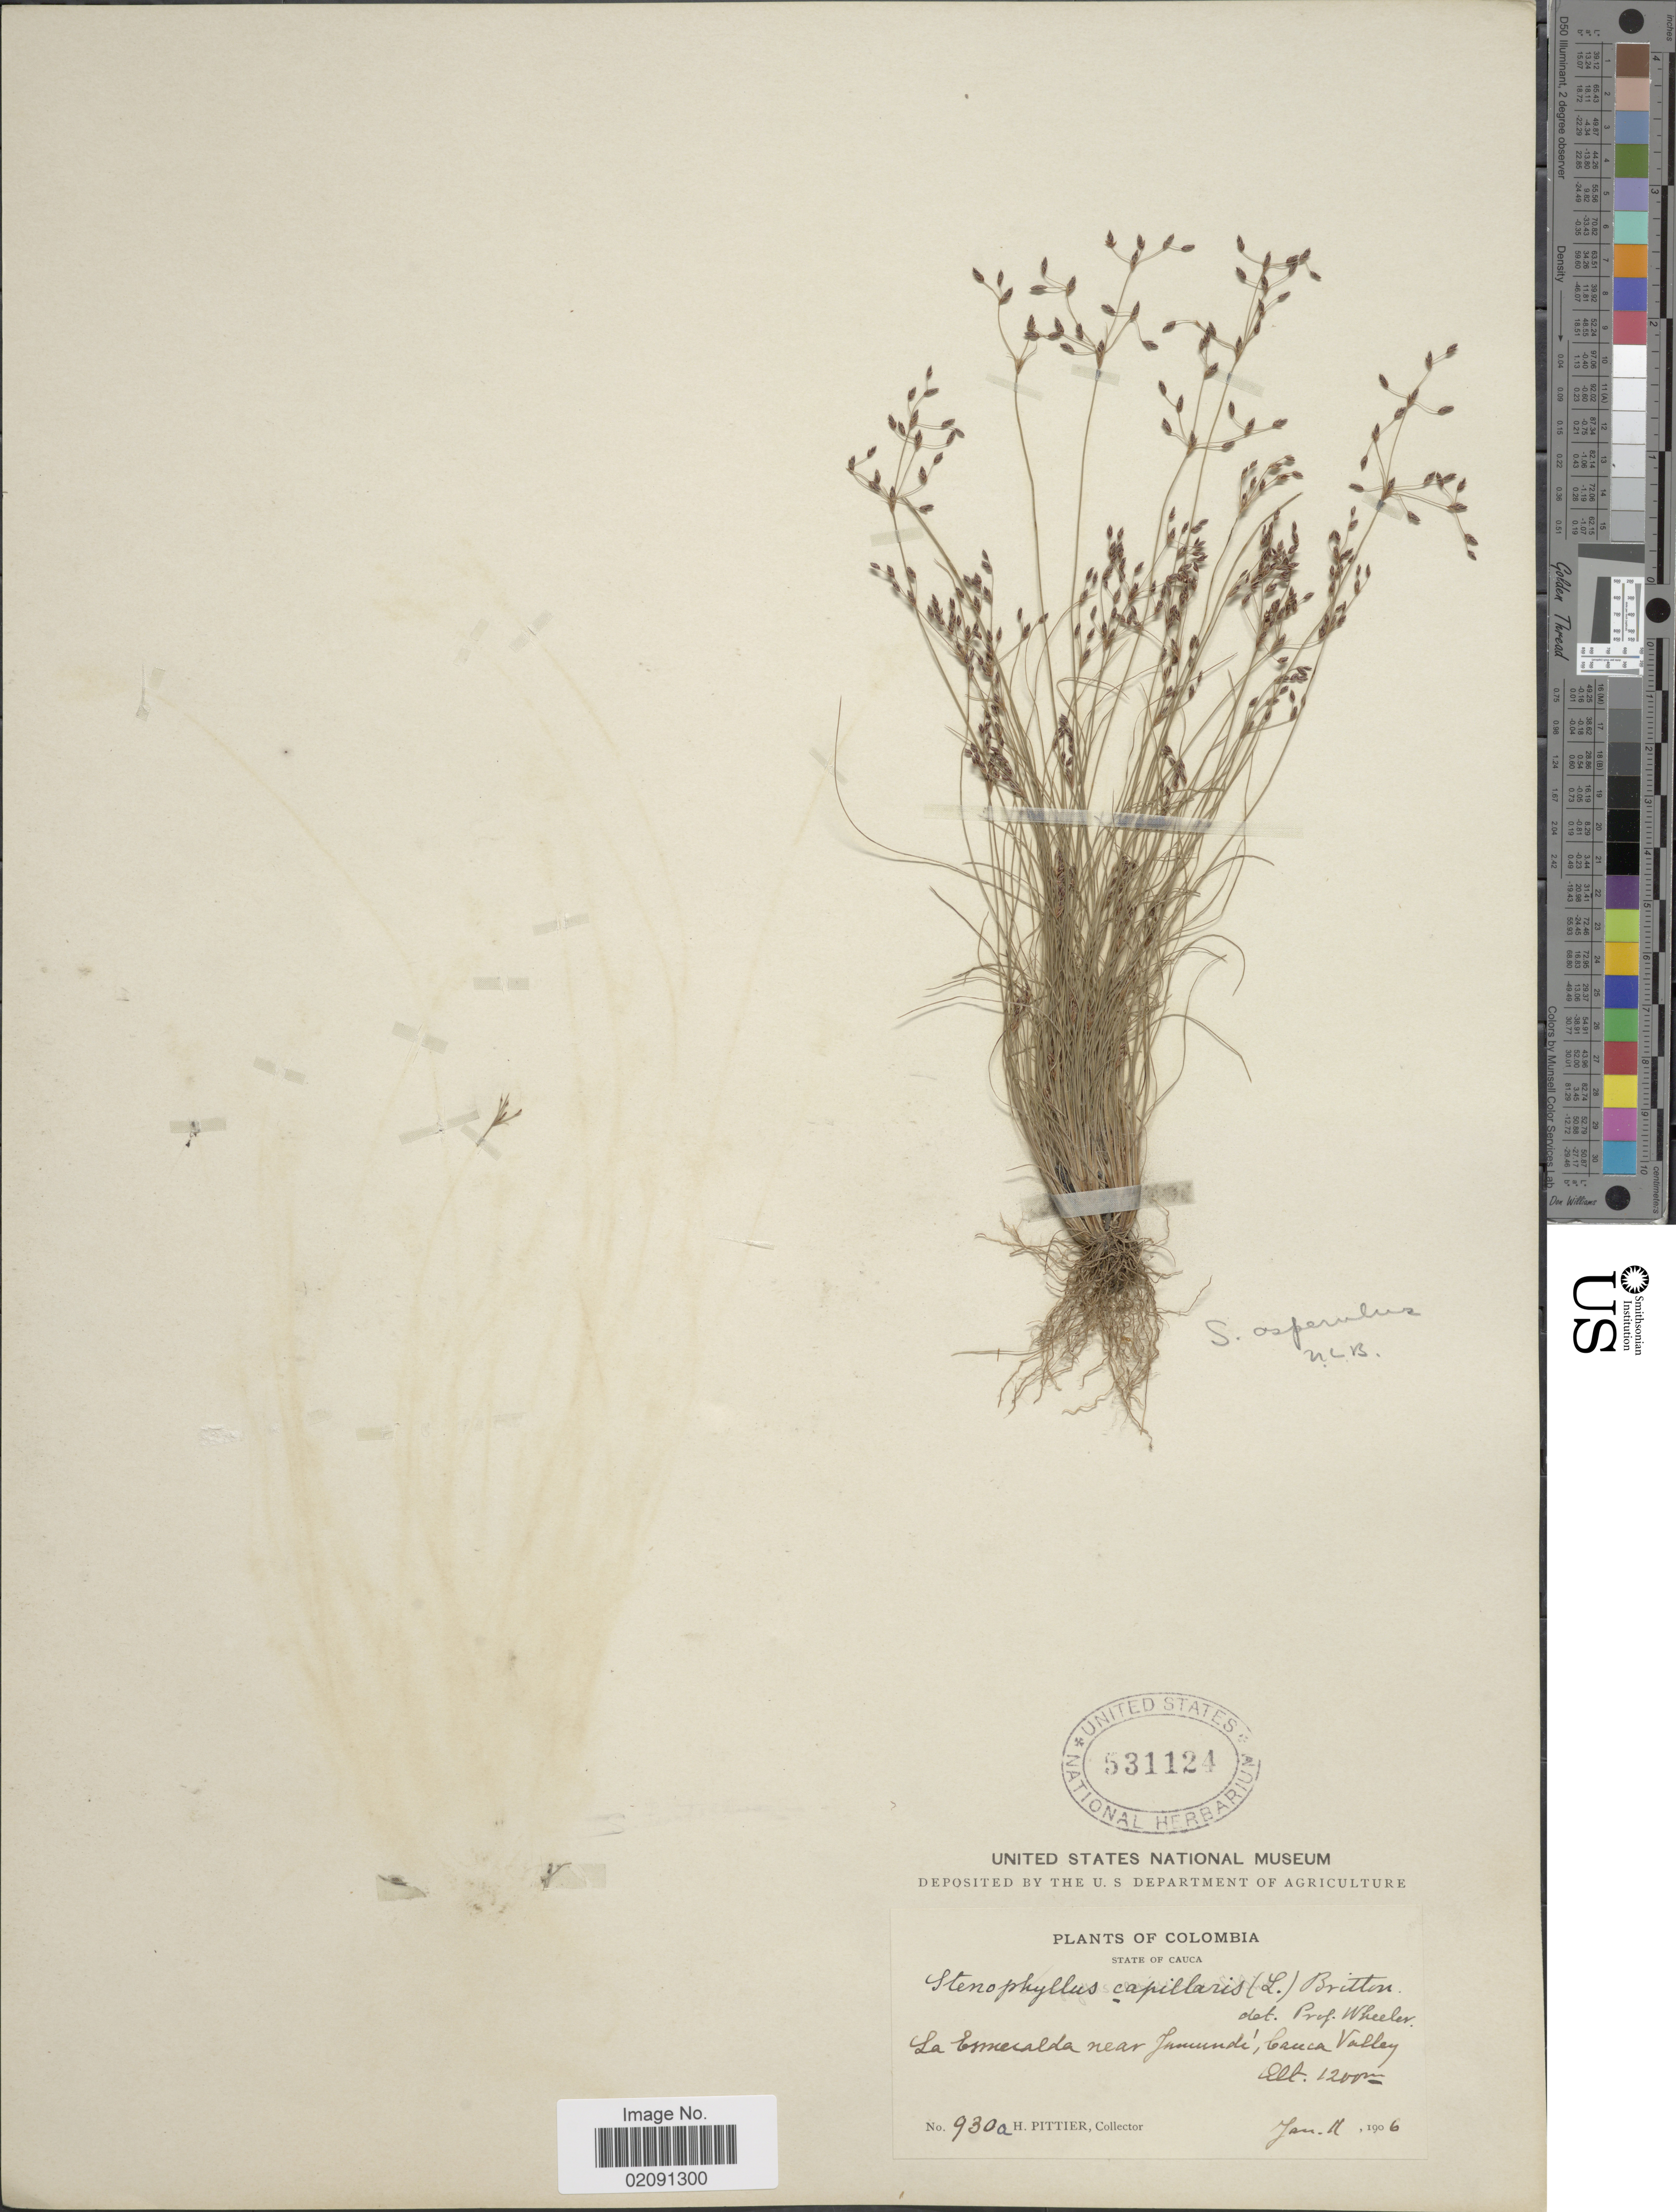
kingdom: Plantae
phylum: Tracheophyta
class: Liliopsida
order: Poales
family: Cyperaceae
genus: Bulbostylis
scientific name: Bulbostylis tenuifolia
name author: (Rudge) J.F. Macbr.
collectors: H. F. Pittier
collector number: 930a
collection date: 1906-01-11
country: Colombia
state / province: Cauca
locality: La Esmeralda near Jamundi, Cauca Valley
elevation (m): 1200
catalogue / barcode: US 531124